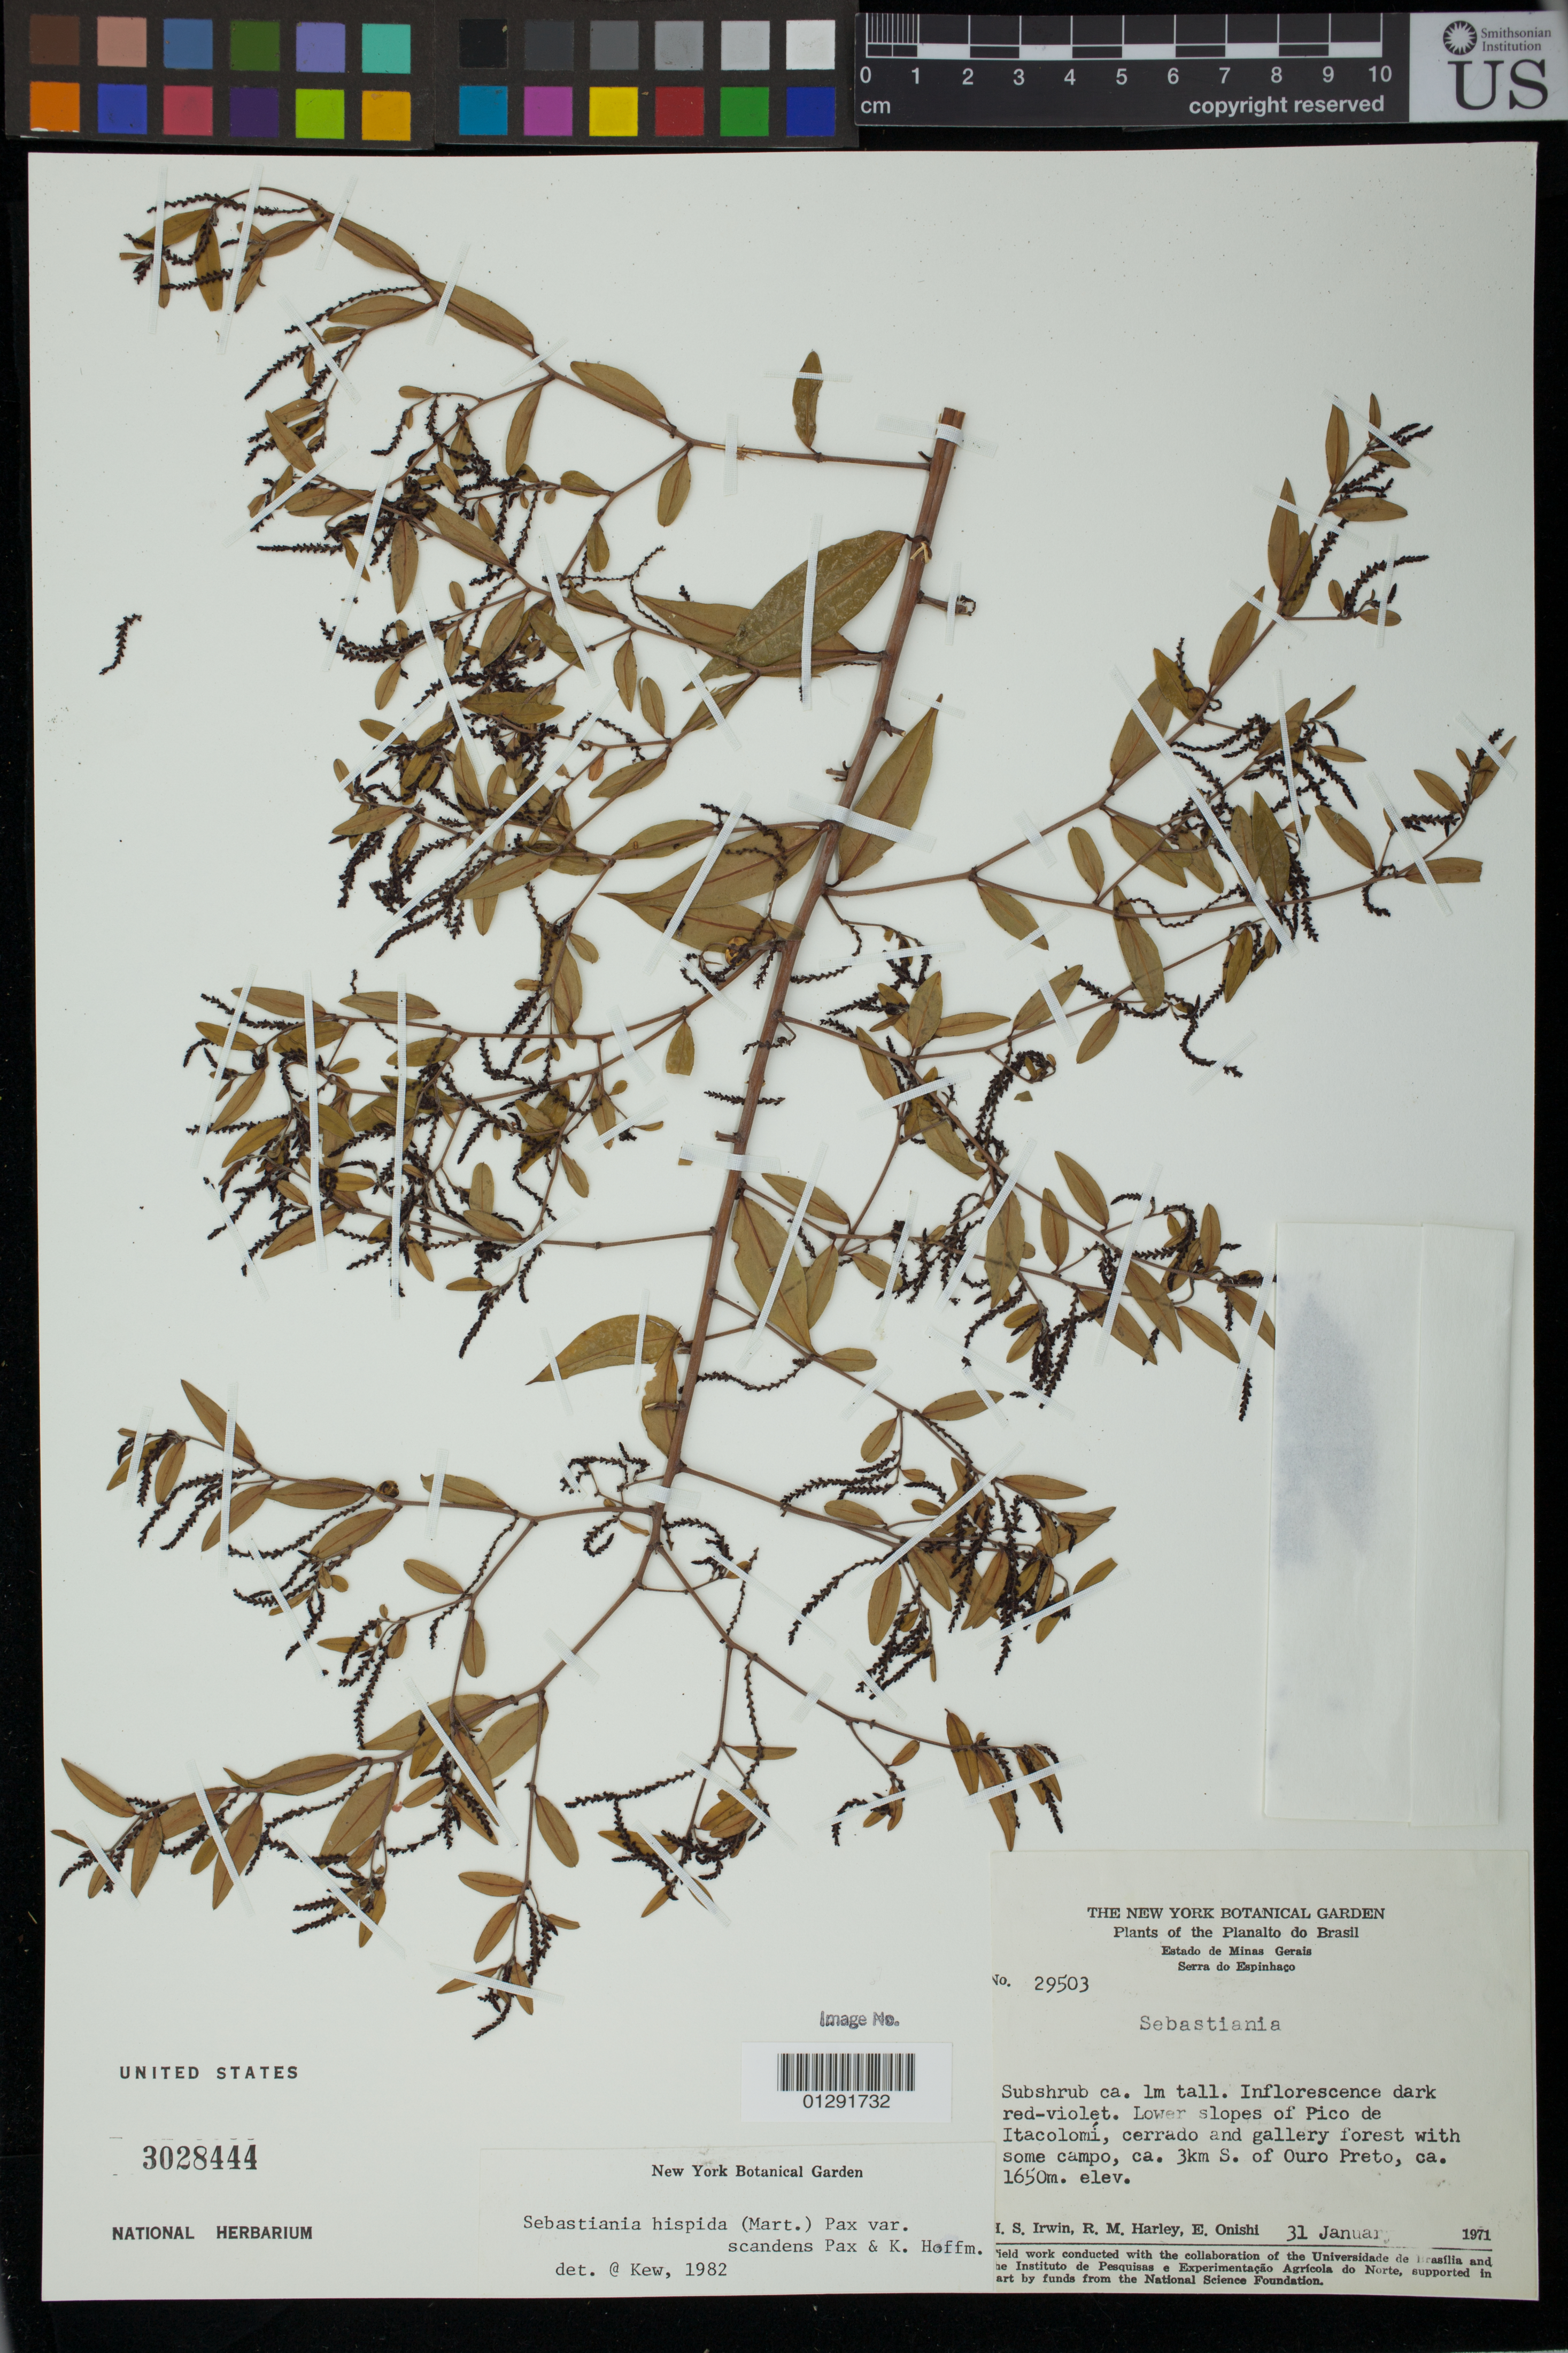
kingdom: Plantae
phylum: Tracheophyta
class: Magnoliopsida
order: Malpighiales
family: Euphorbiaceae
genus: Sebastiania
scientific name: Sebastiania hispida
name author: (Mart.) Pax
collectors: H. Irwin, R. M. Harley & E. Onishi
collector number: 29503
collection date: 1971-01-31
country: Brazil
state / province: Minas Gerais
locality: Lower slopes of Pico de Itacolomi, cerrado and gallery forest with some campo, ca. 3 km S. of Oura Presto.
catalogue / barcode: US 3028444